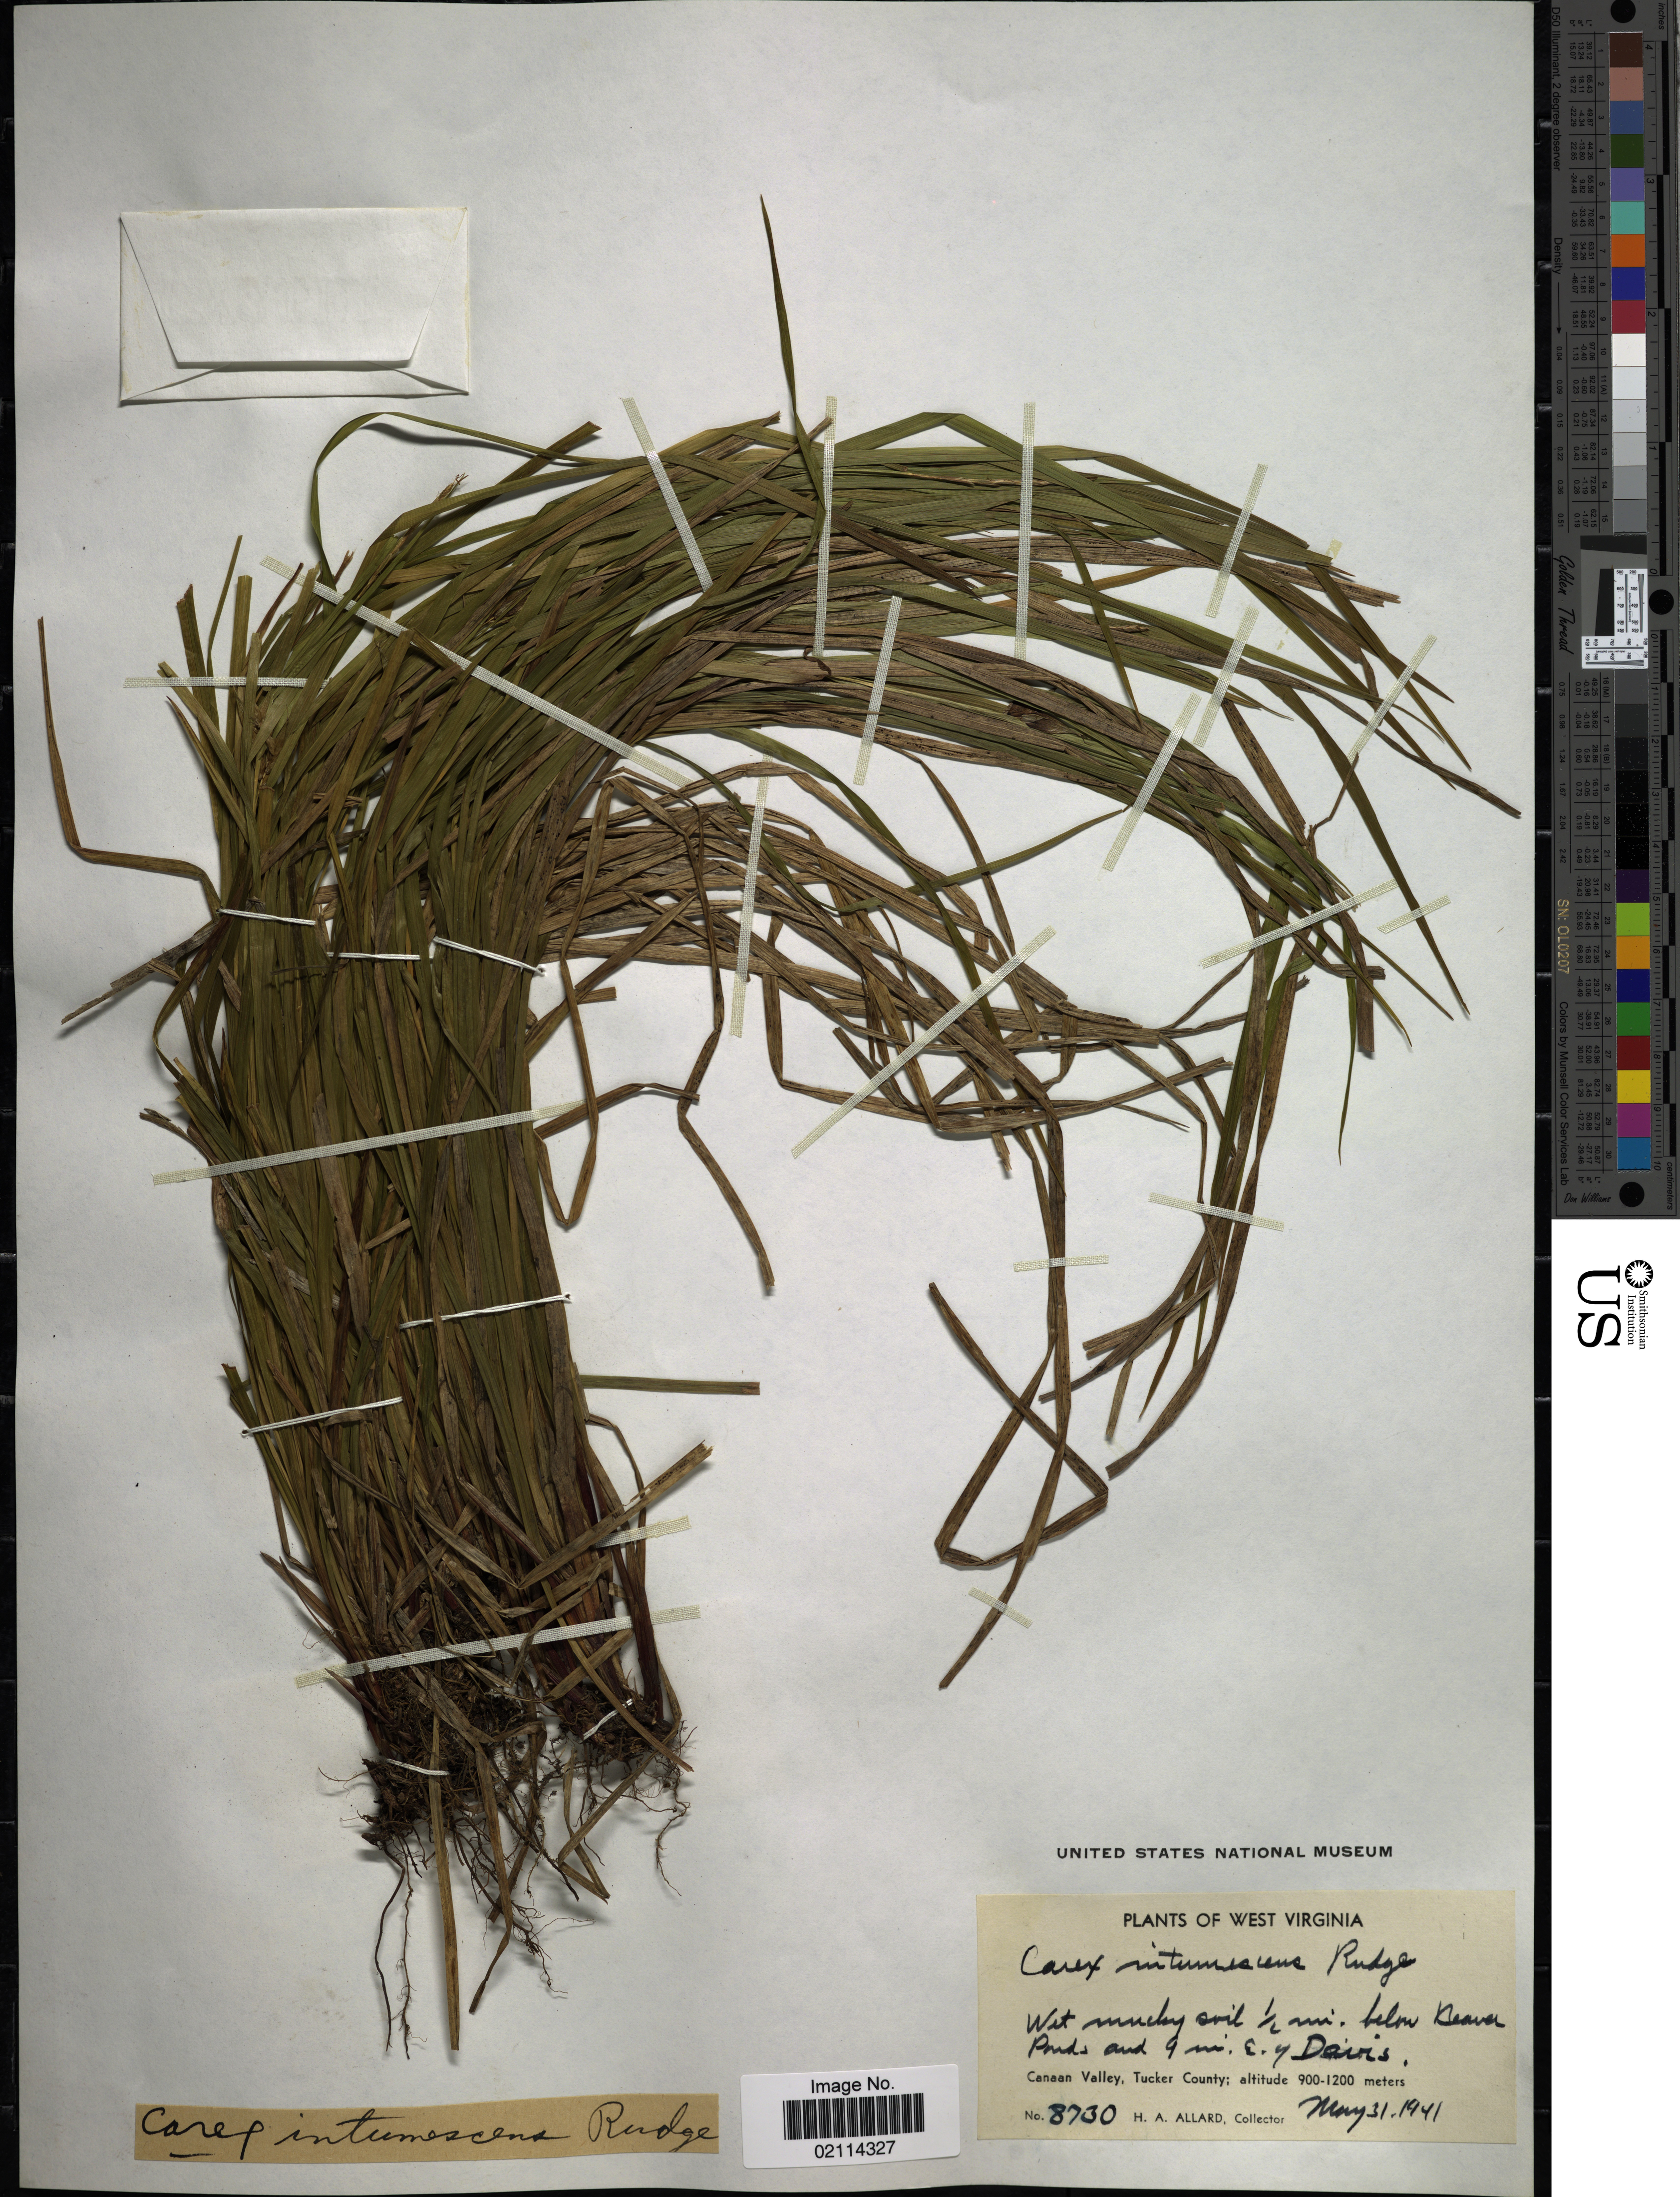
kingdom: Plantae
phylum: Tracheophyta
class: Liliopsida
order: Poales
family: Cyperaceae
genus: Carex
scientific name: Carex intumescens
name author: Rudge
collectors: H. A. Allard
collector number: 8730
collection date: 1941-05-31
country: United States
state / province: West Virginia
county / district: Tucker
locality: Soil 1/2 mi. below Beaver Ponds and 9 mi. E. of Davis, Canaan Valley, Tucker County.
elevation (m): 900